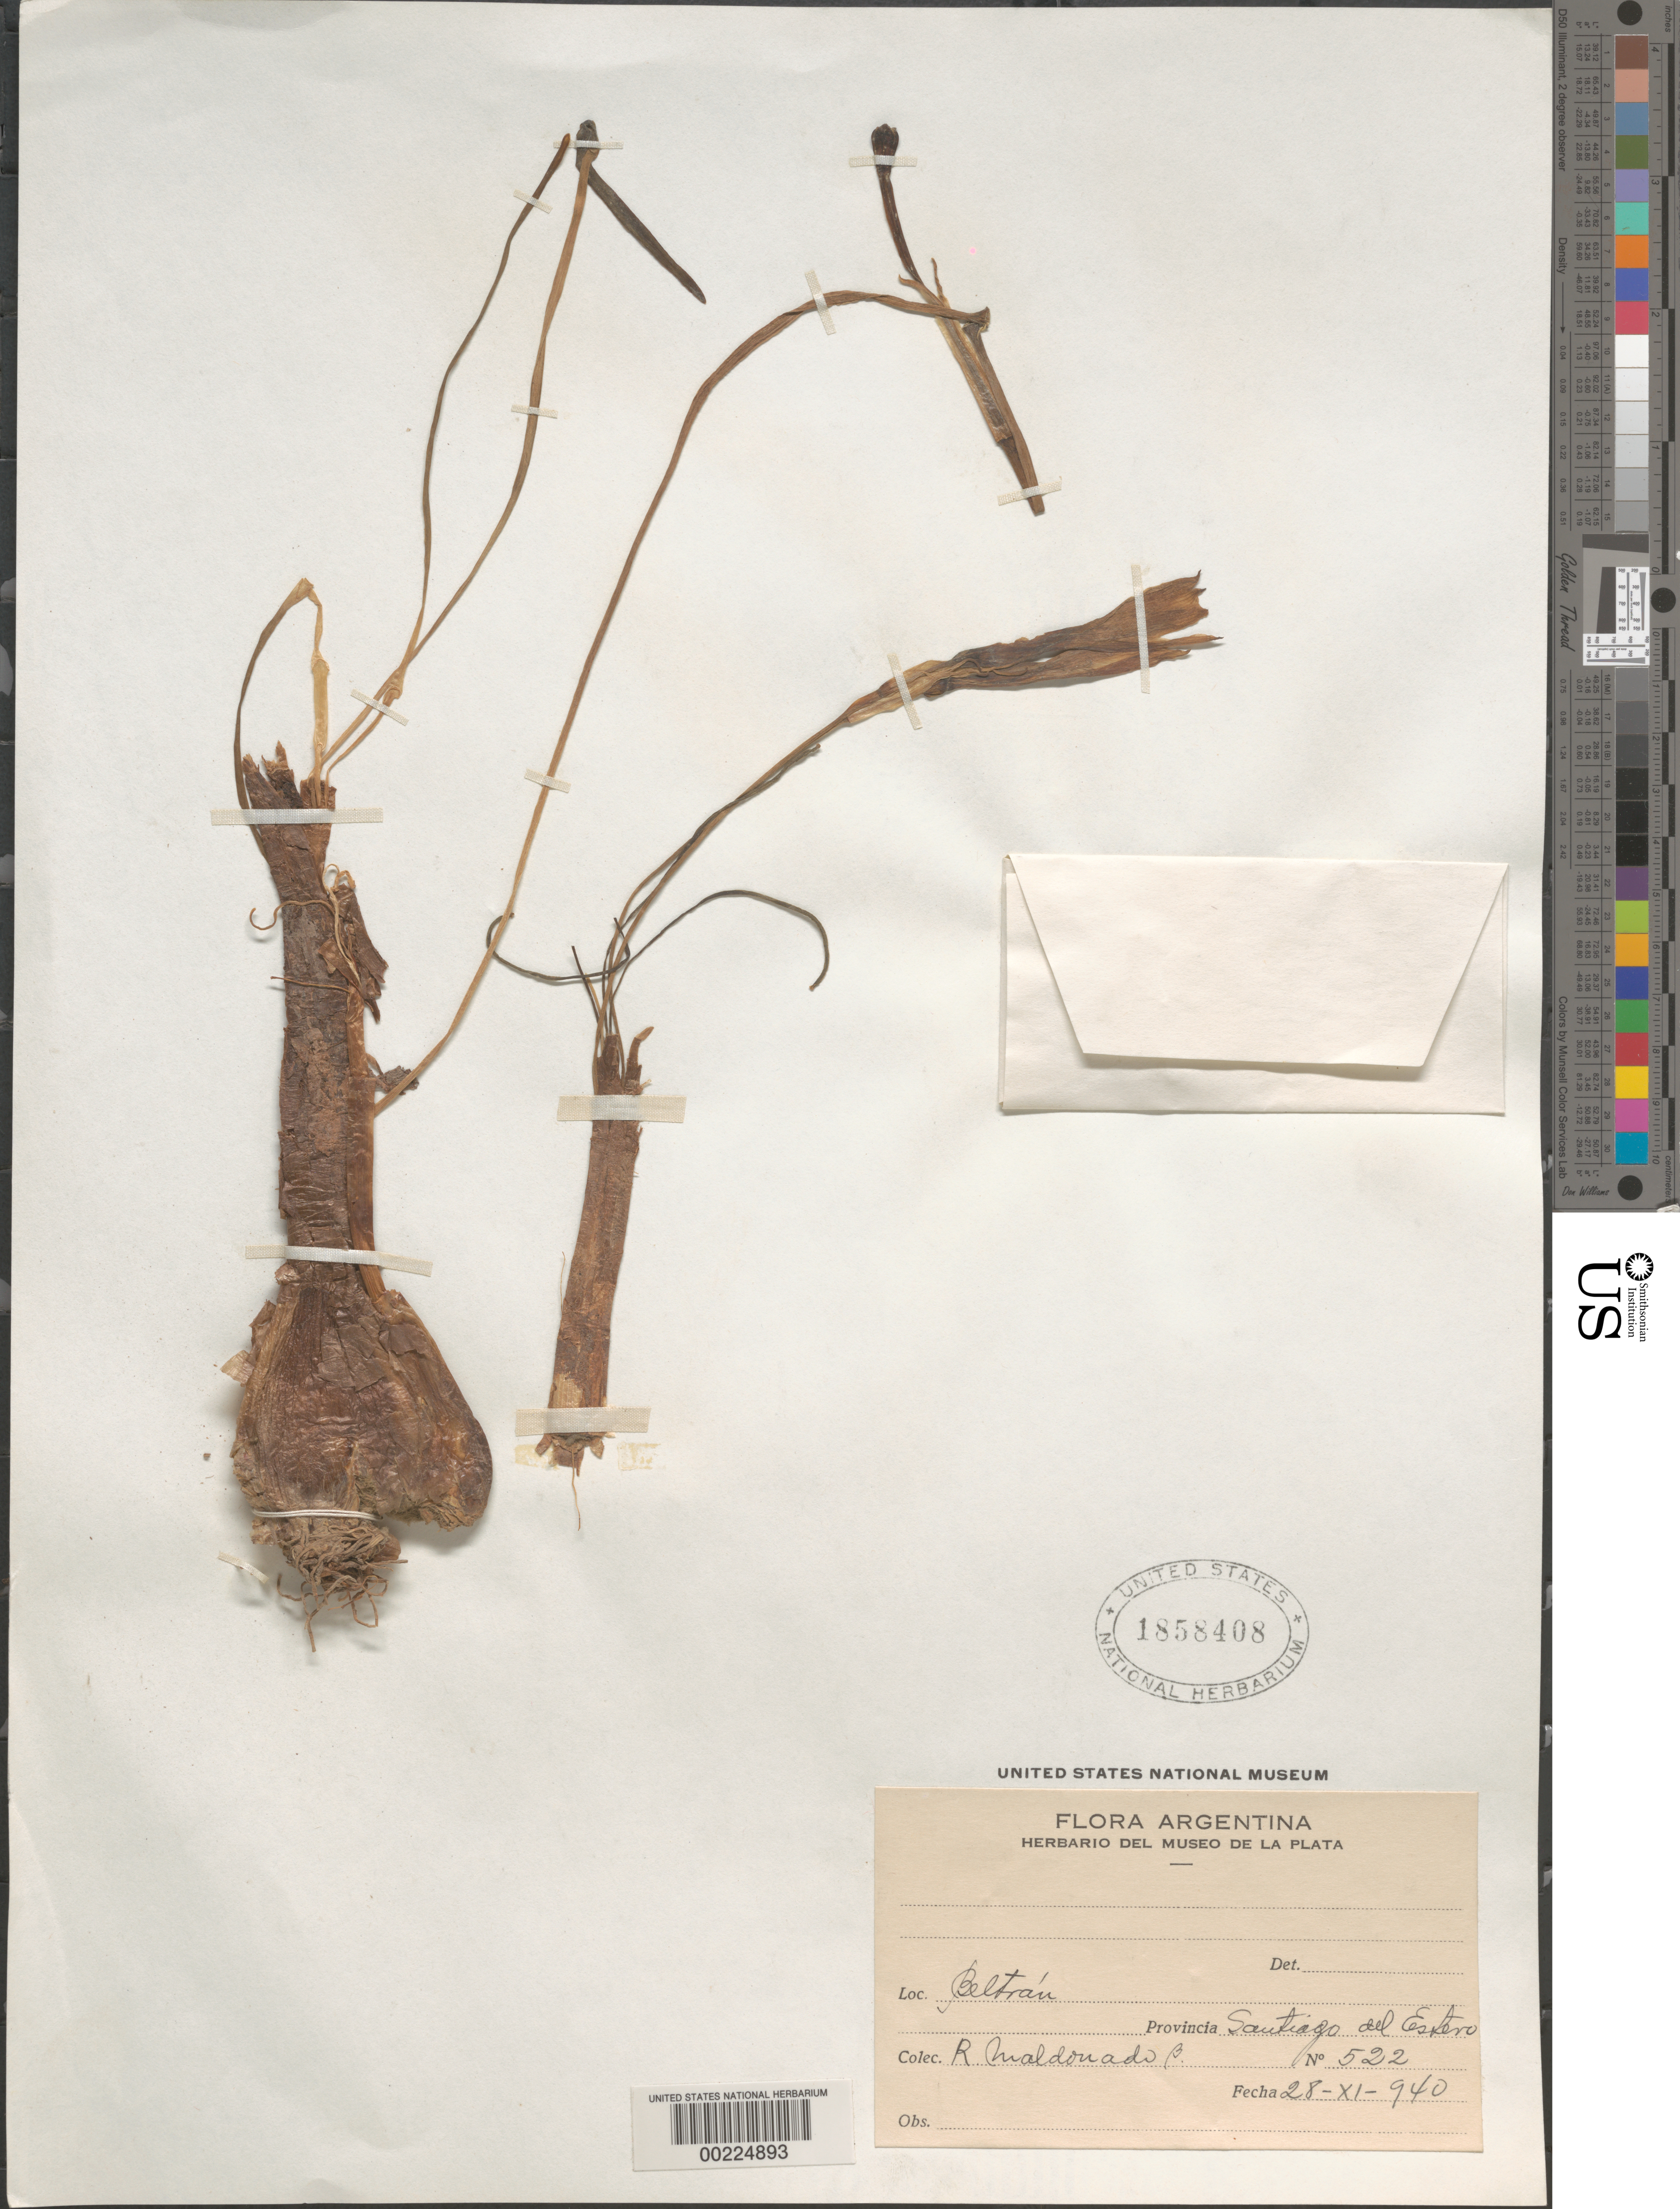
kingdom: Plantae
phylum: Tracheophyta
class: Liliopsida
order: Asparagales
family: Amaryllidaceae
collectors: R. Maldonado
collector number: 522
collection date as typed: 28 Nov 1940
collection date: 1940-11-28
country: Argentina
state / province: Santiago del Estero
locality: Beltran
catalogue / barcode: US 1858408